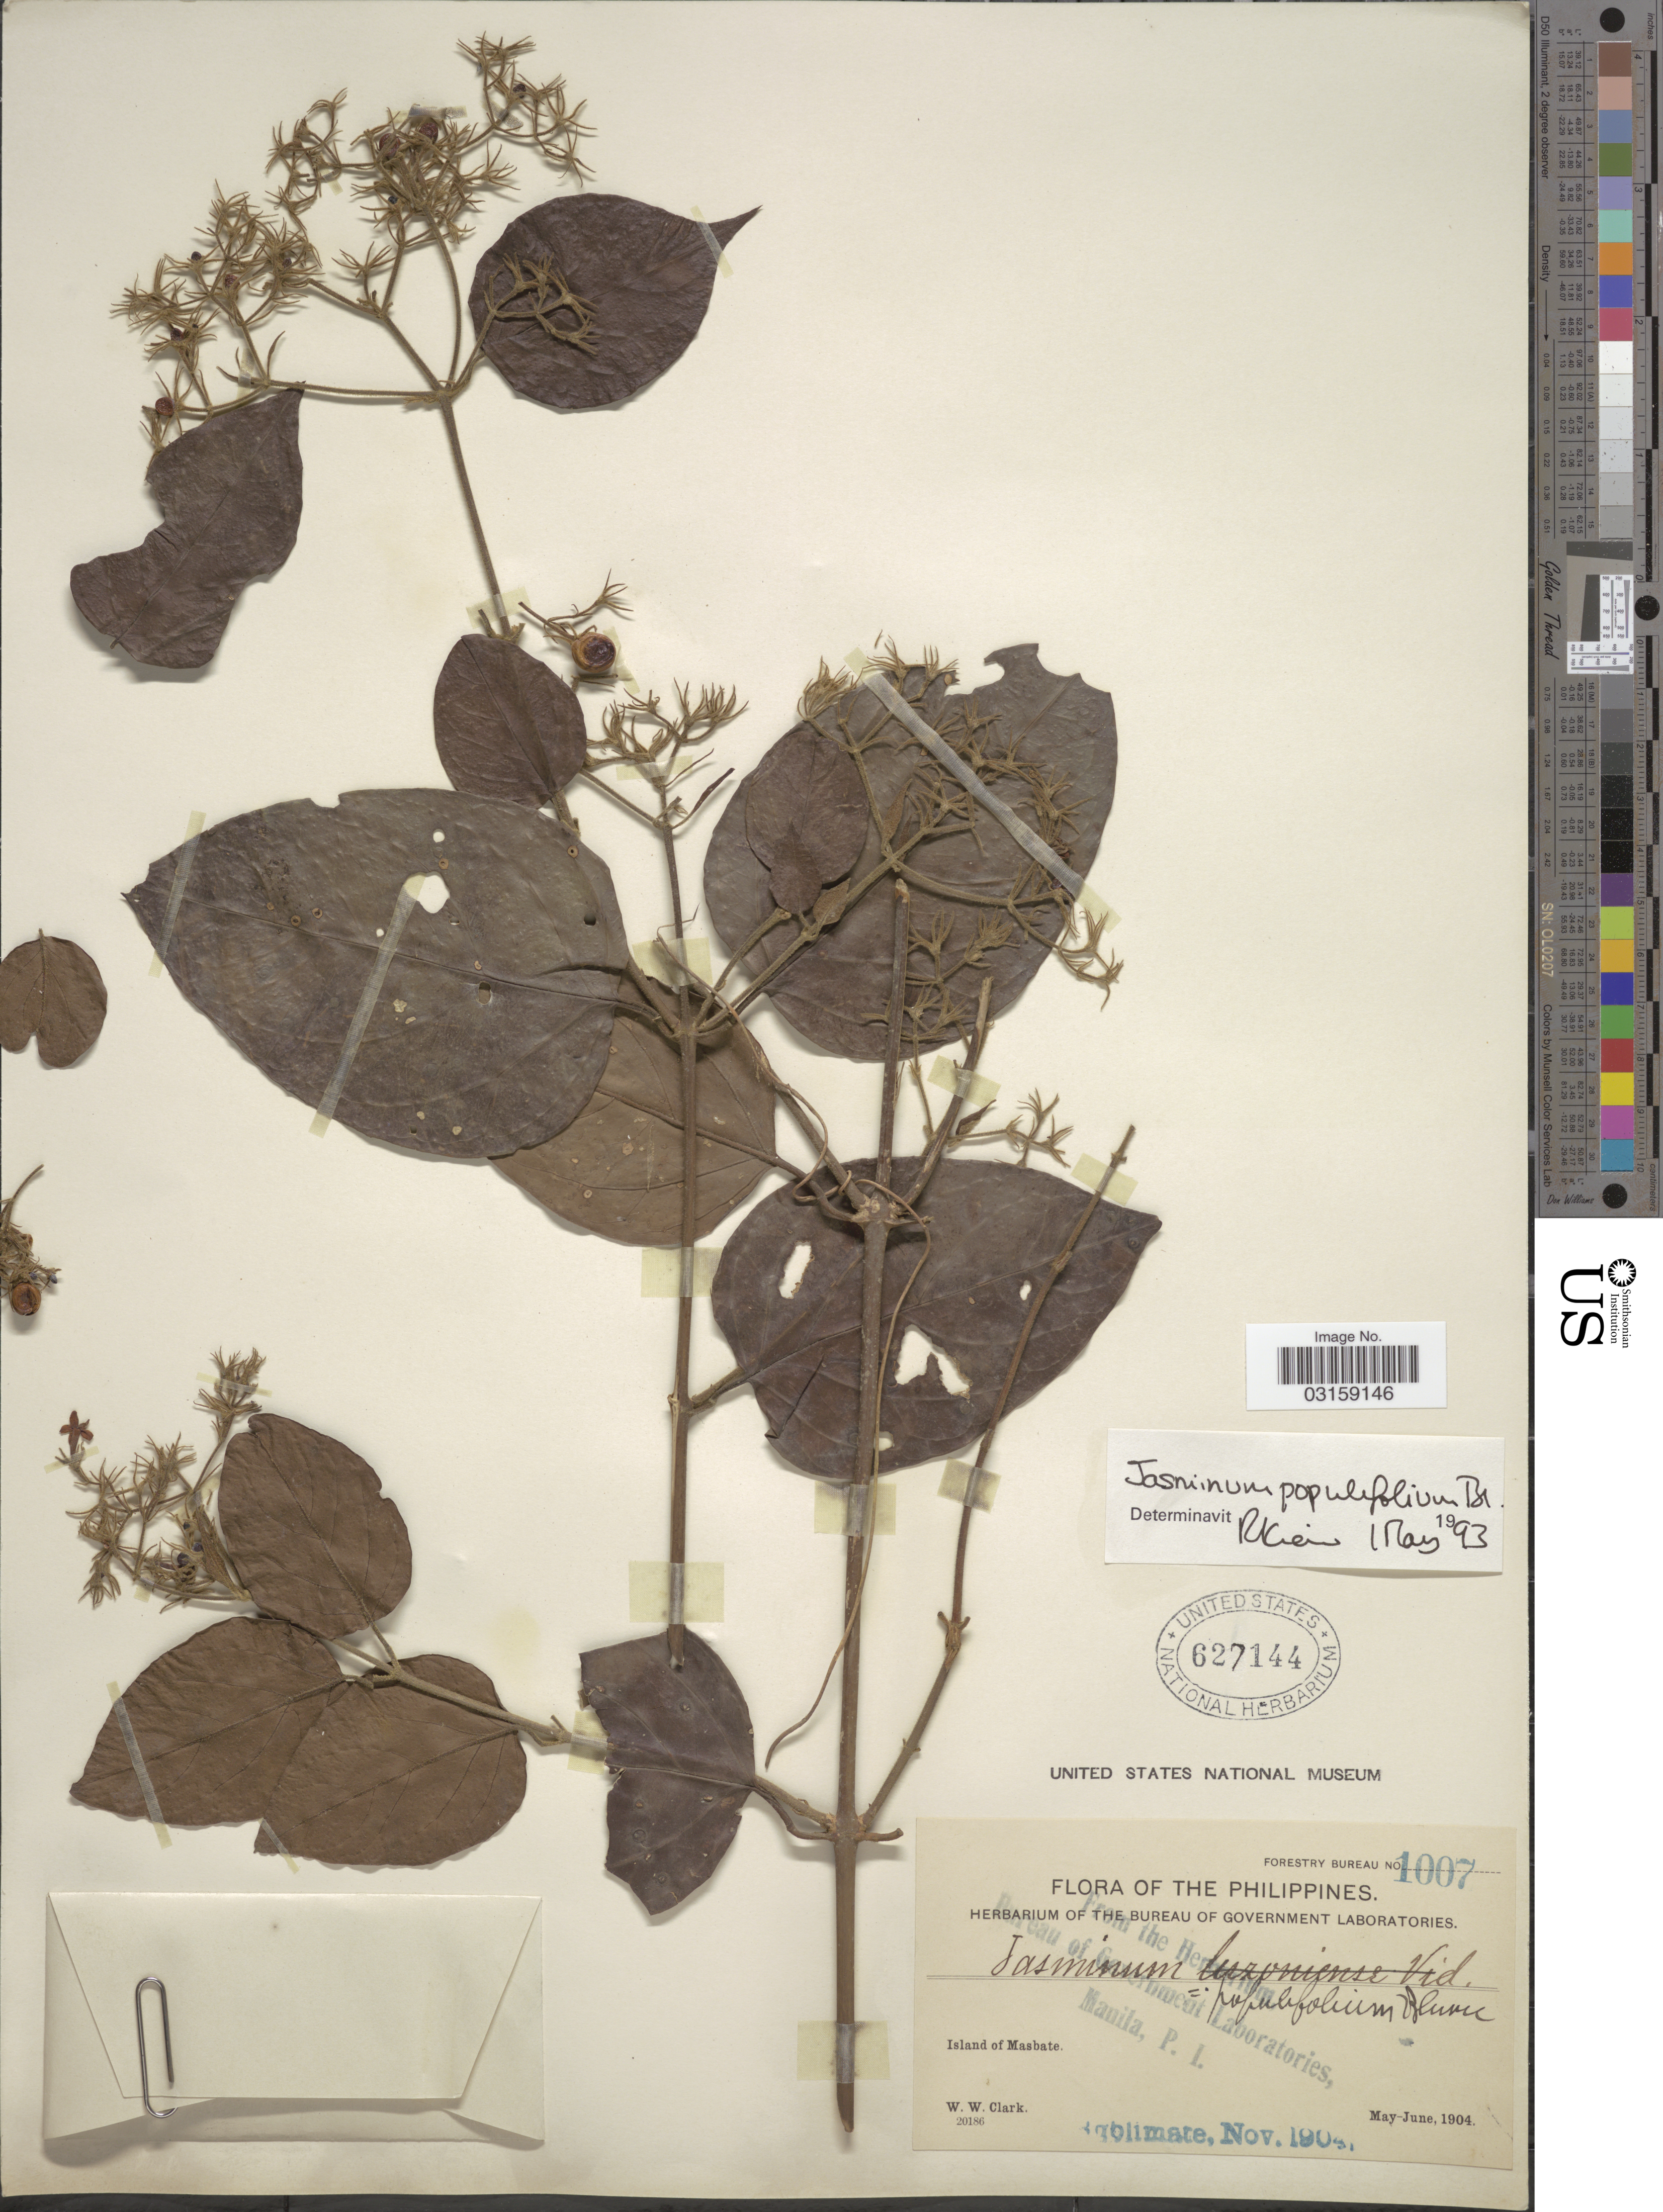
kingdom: Plantae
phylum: Tracheophyta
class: Magnoliopsida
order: Lamiales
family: Oleaceae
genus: Jasminum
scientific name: Jasminum populifolium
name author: Blume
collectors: W. W. Clark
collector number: Forestry Bureau 1007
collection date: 1904-05/1904-06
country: Philippines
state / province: Bicol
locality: Island of Masbate.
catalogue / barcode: US 627144